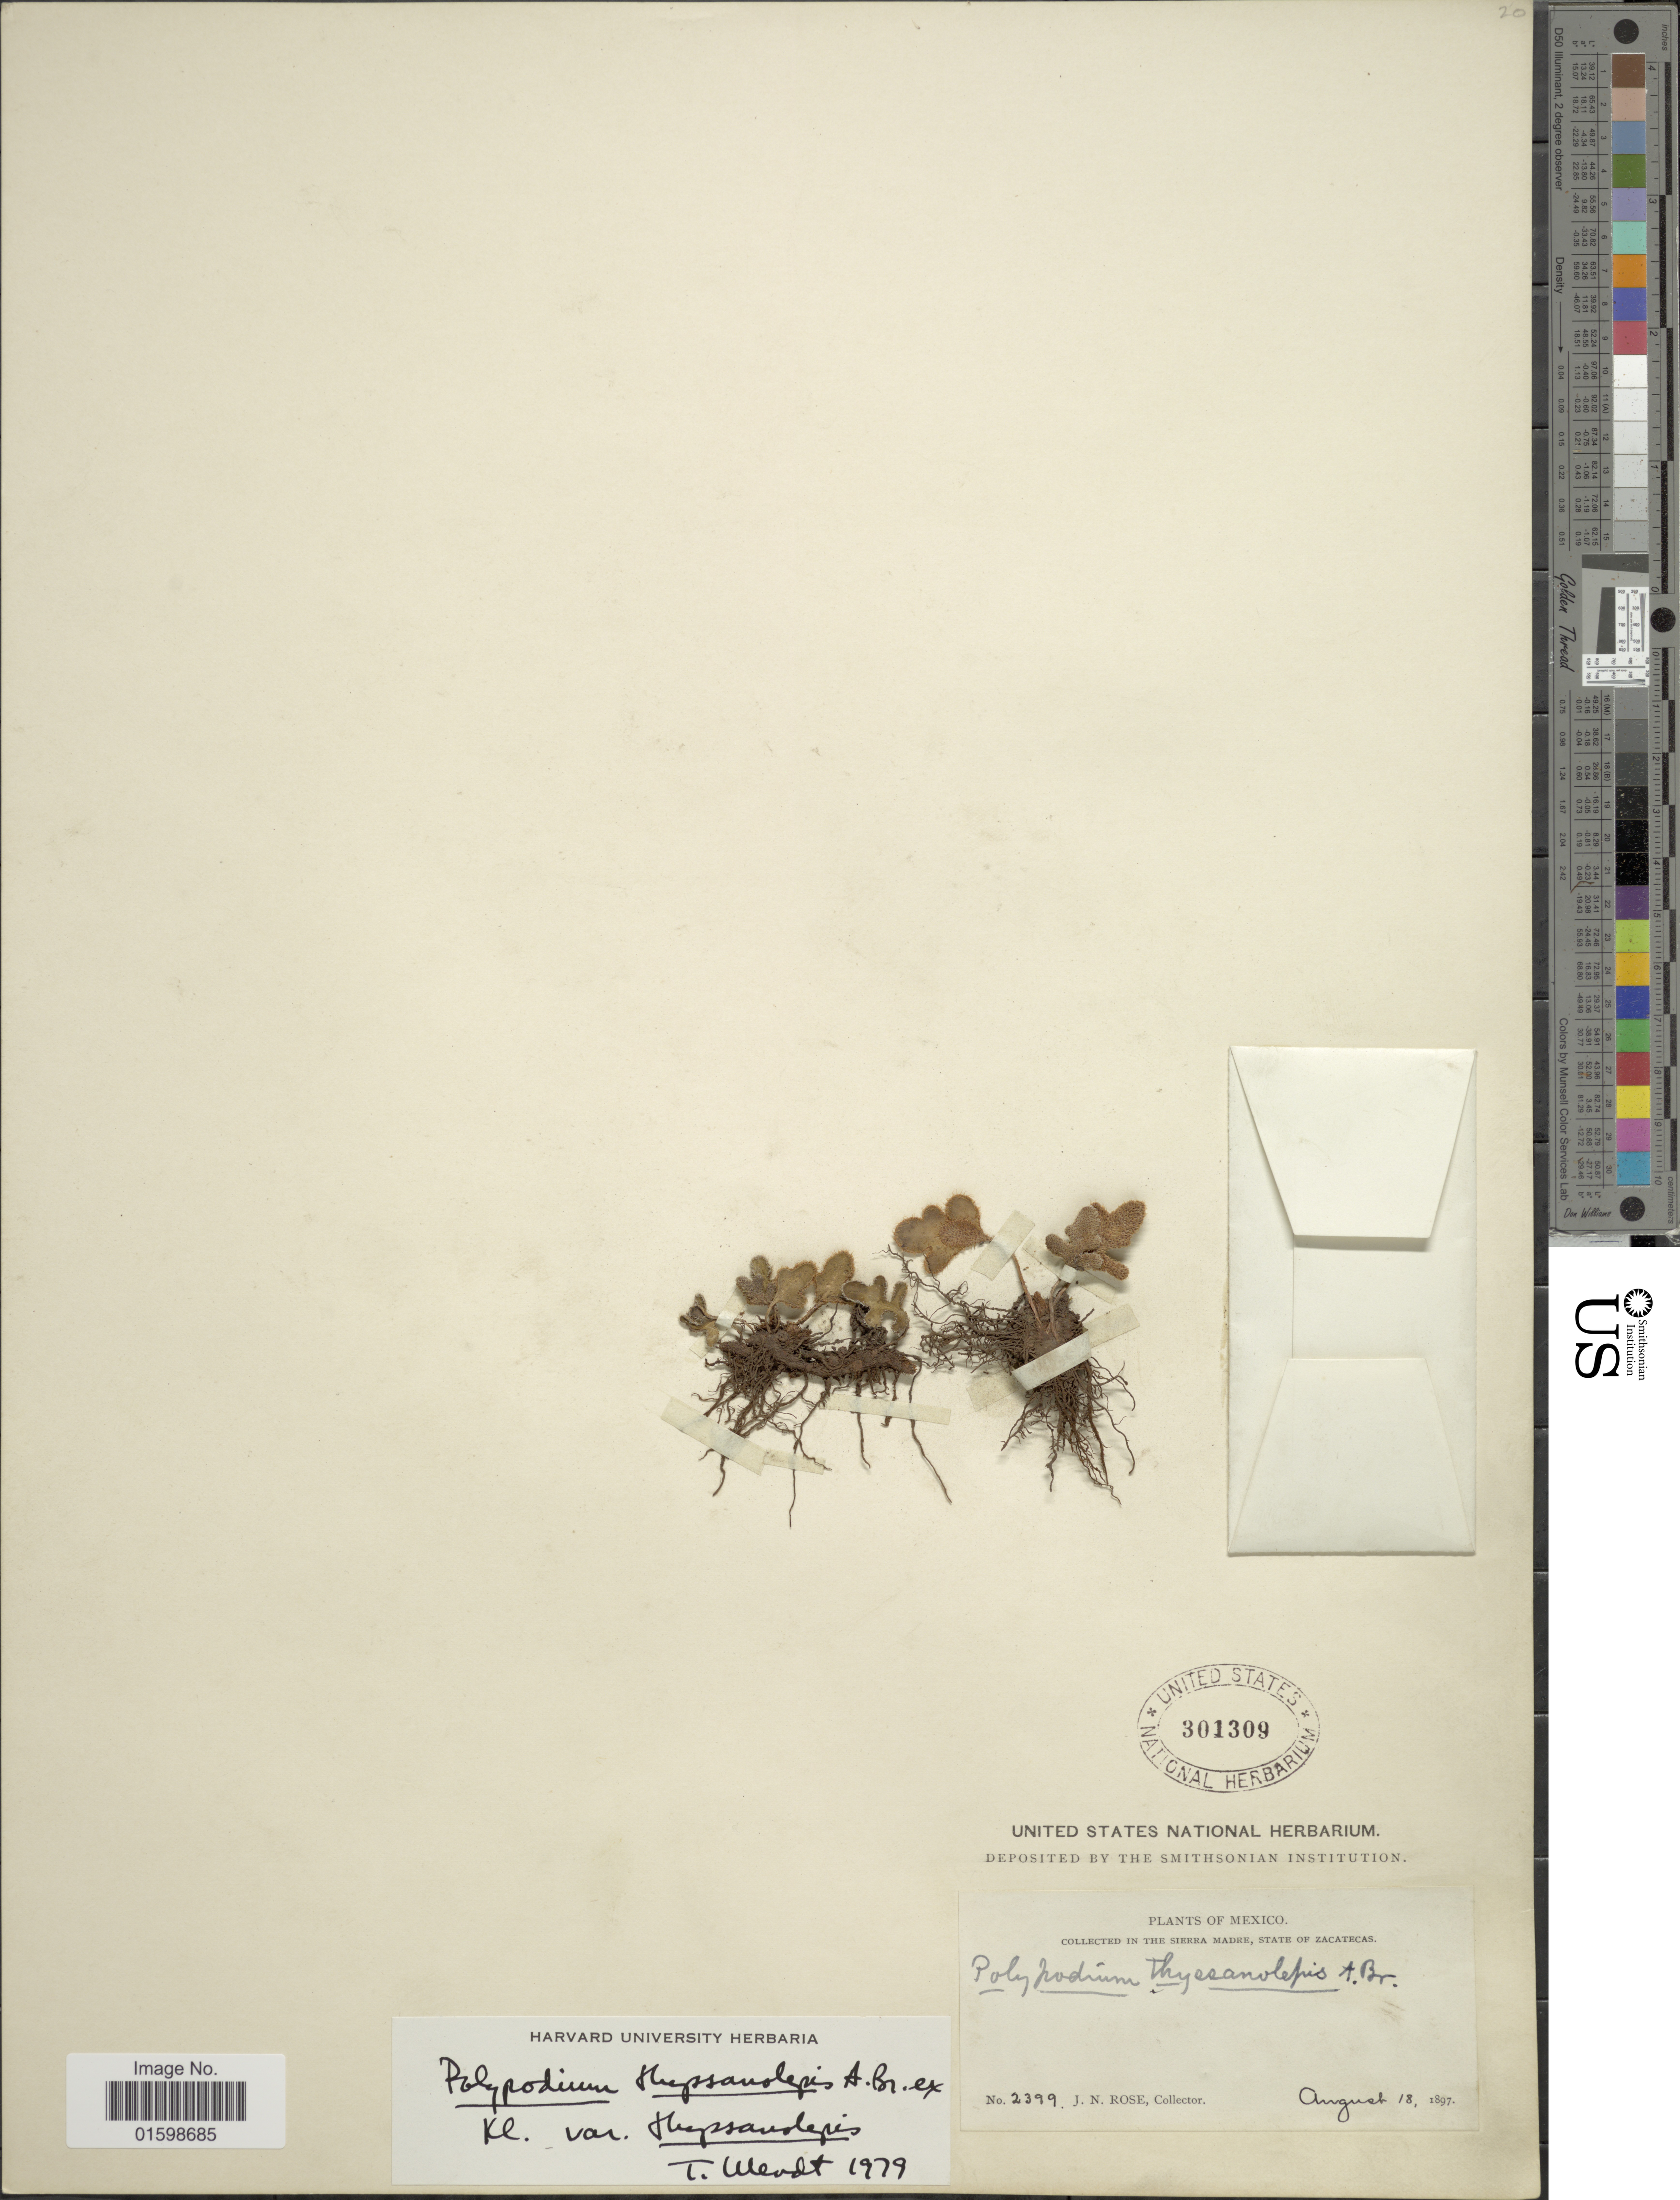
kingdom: Plantae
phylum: Tracheophyta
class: Polypodiopsida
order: Polypodiales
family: Polypodiaceae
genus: Pleopeltis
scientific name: Pleopeltis thyssanolepis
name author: (A. Braun ex Klotzsch) E.G. Andrews & Windham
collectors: J. N. Rose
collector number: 2399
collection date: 1897-08-18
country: Mexico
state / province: Zacatecas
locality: Sierra Madre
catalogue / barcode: US 301309